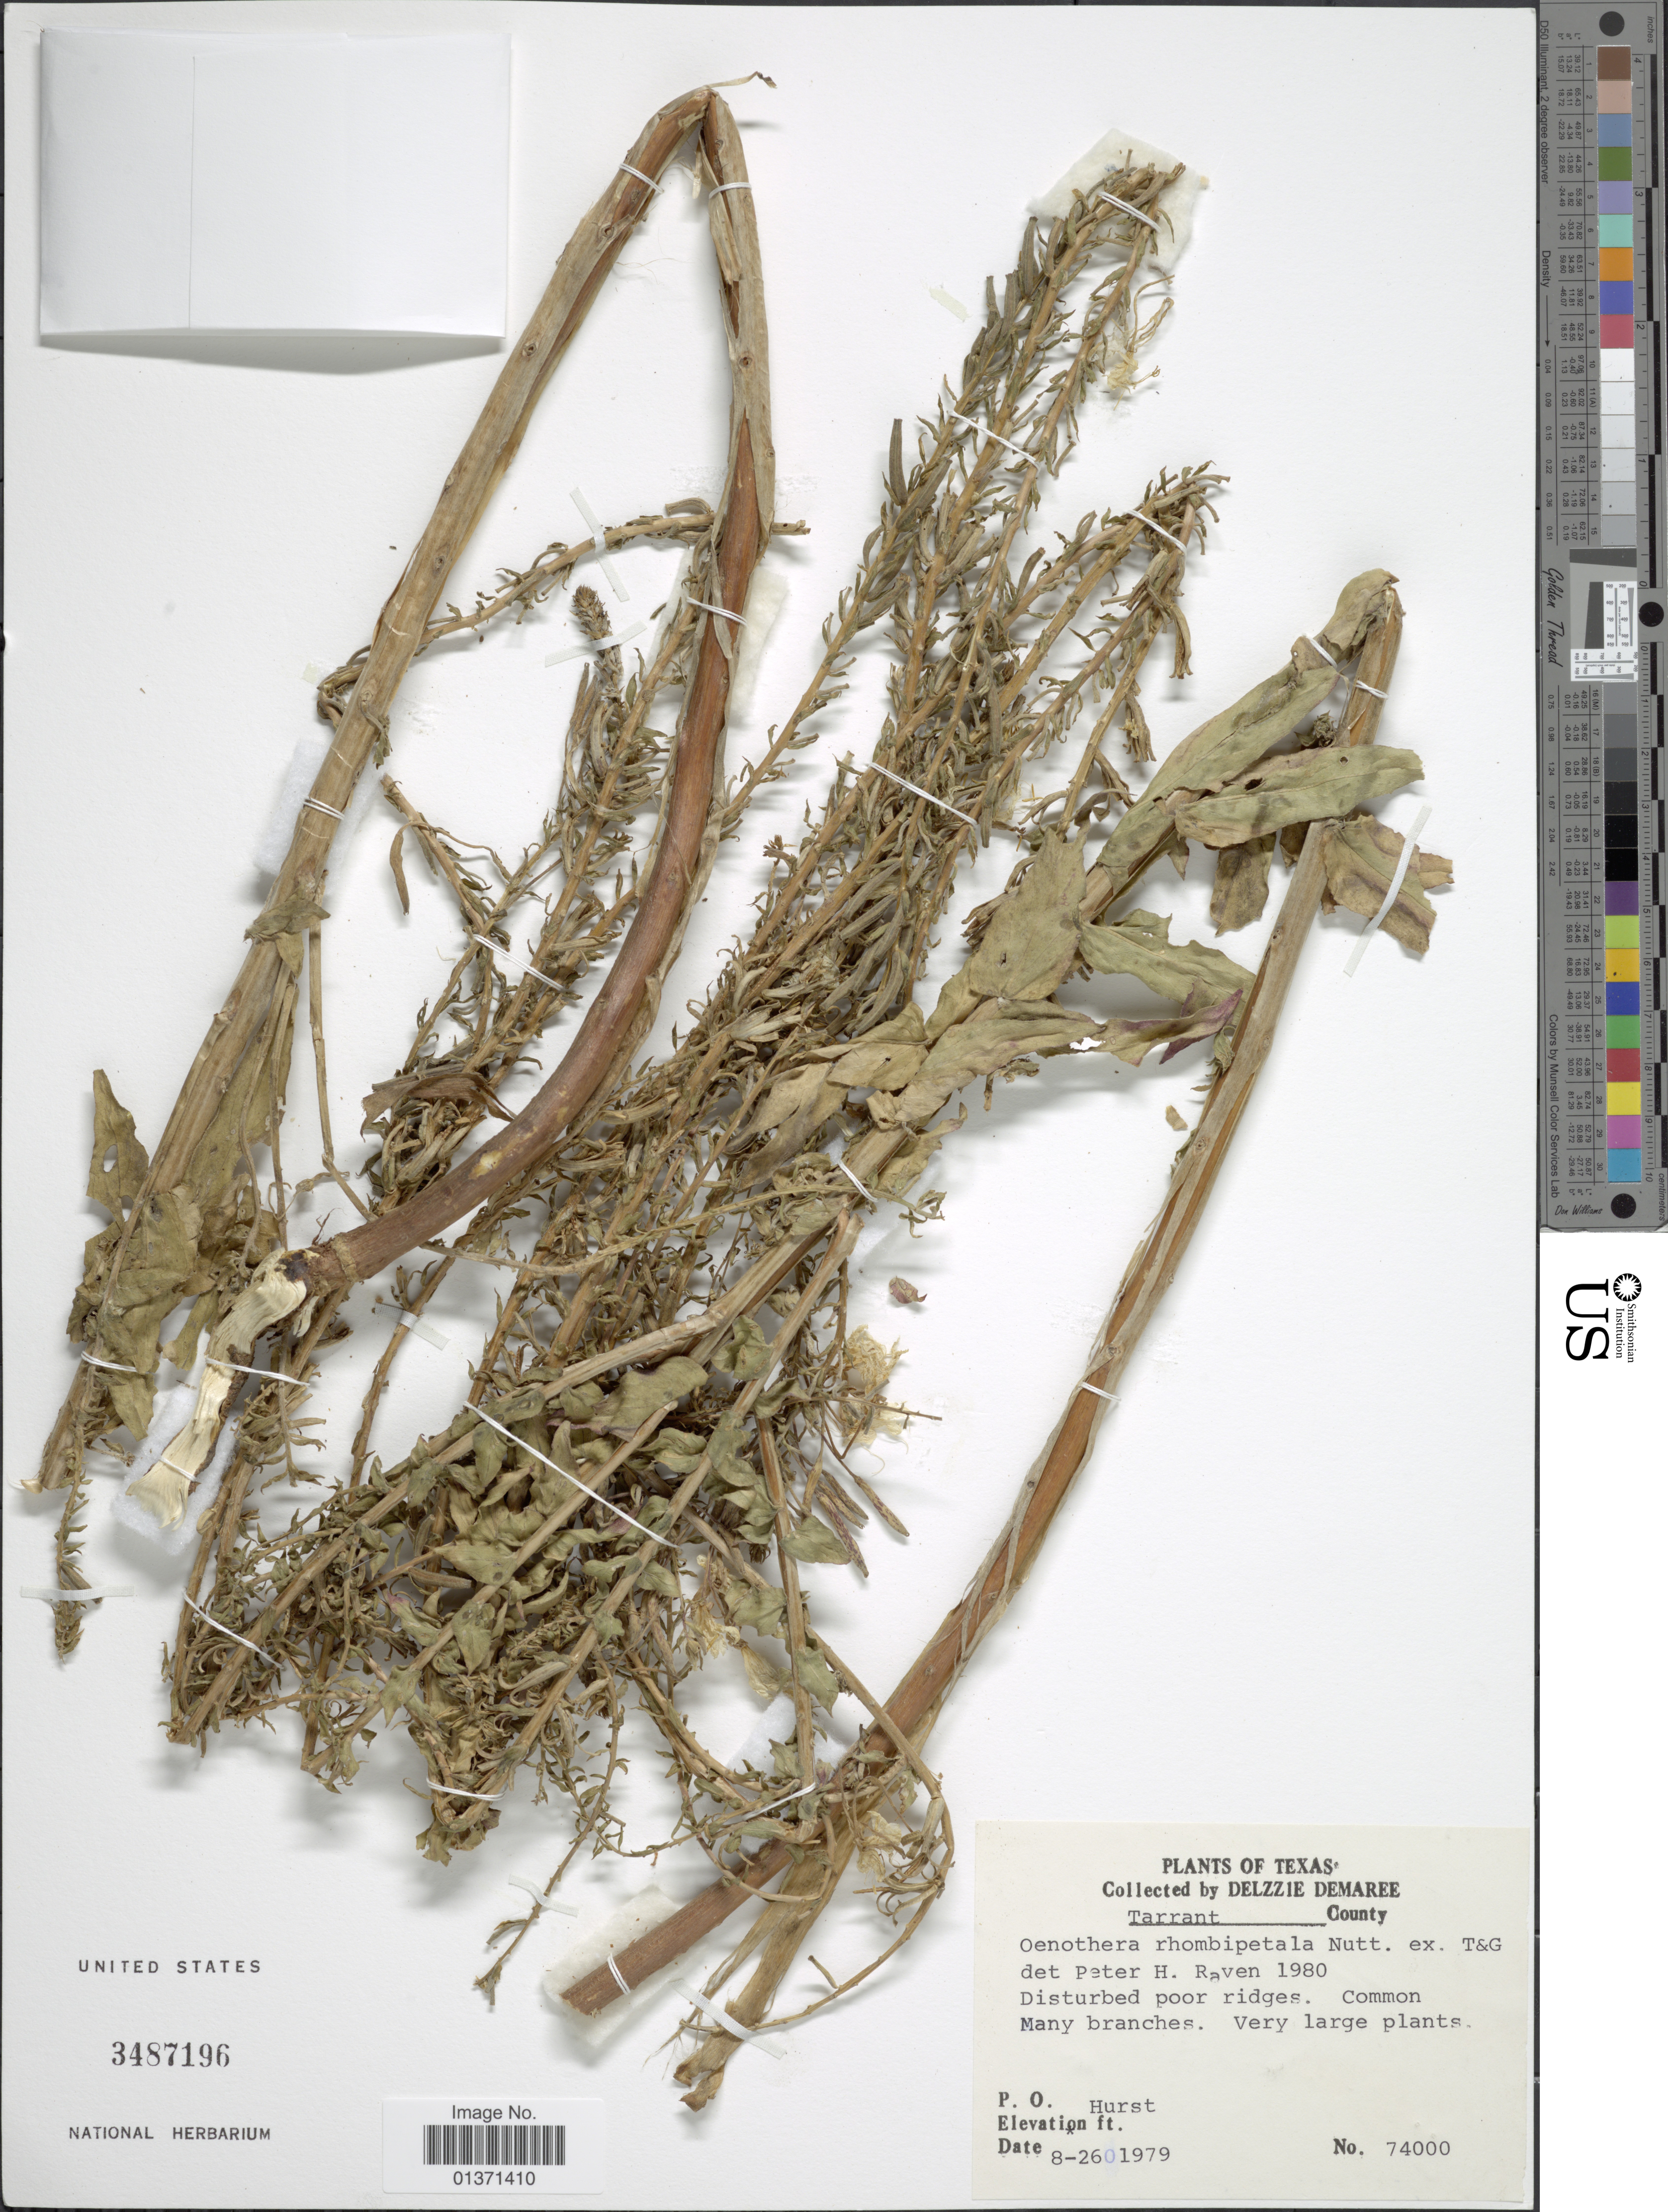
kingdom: Plantae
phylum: Tracheophyta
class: Magnoliopsida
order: Myrtales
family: Onagraceae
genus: Oenothera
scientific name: Oenothera rhombipetala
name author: Nutt. ex Torr & A. Gray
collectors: D. Demaree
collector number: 74000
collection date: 1979-08-26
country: United States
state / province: Texas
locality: Tarrant County, P. O. Hurst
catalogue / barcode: US 3487196